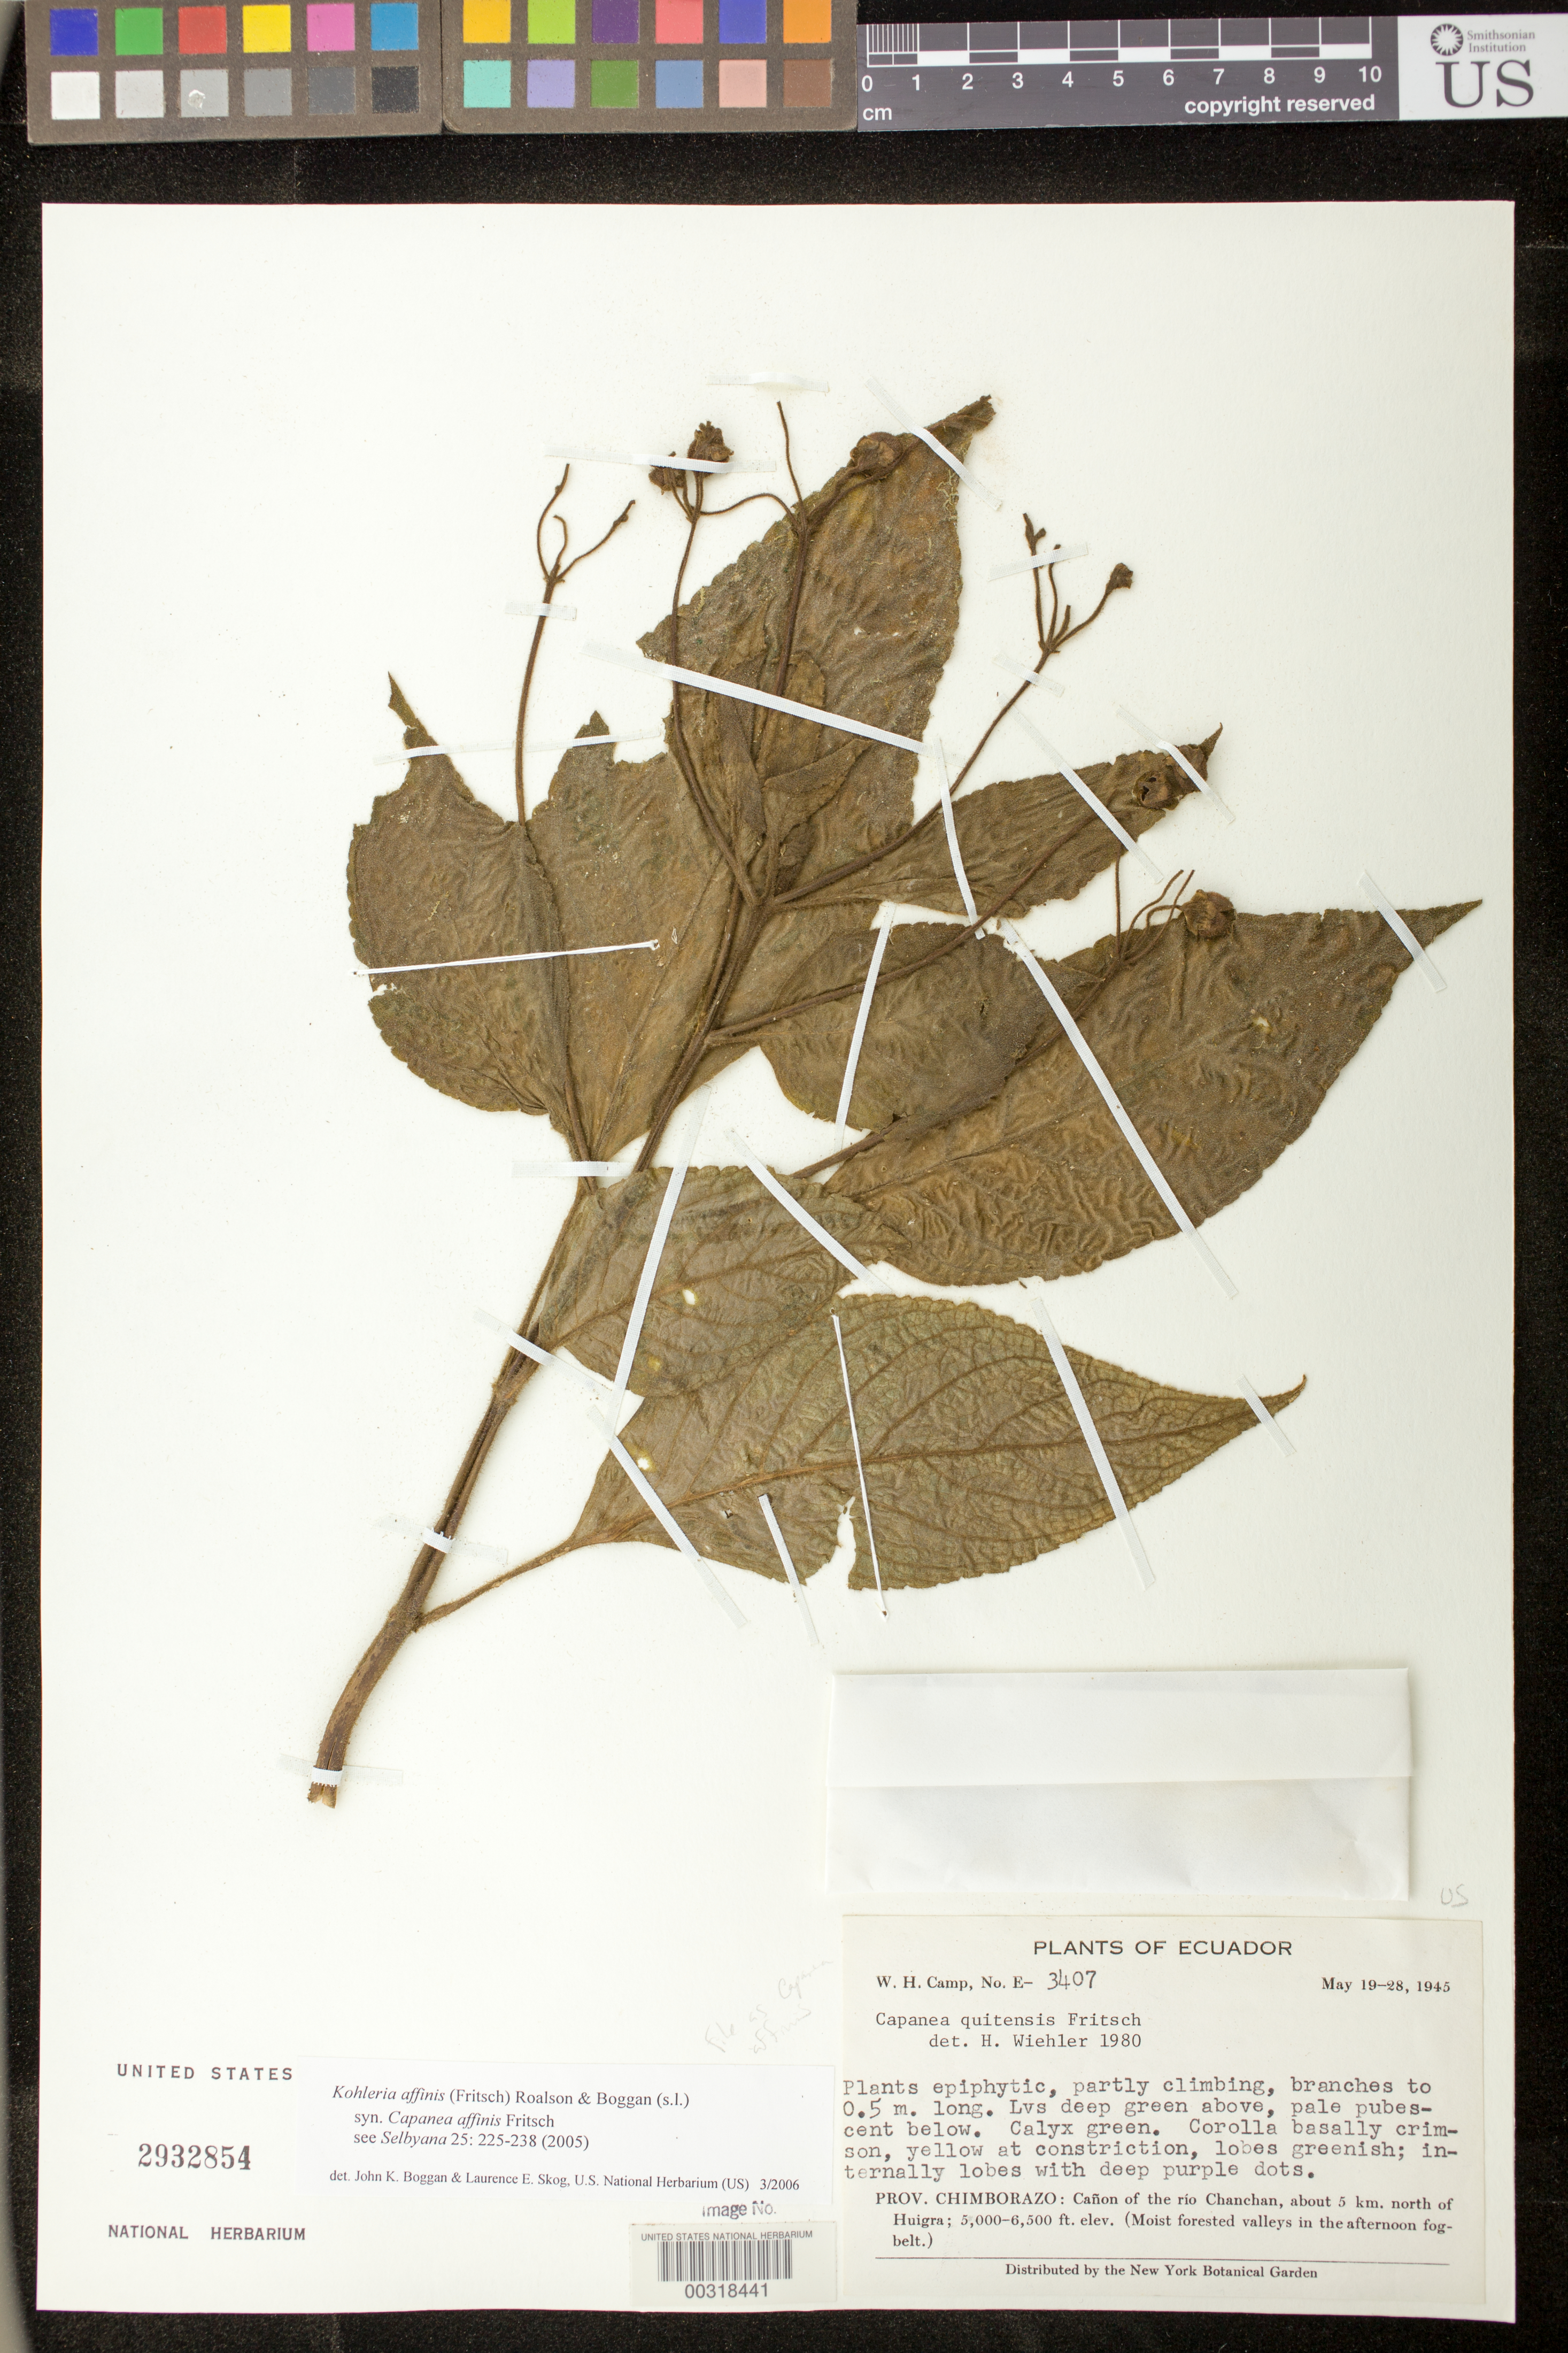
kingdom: Plantae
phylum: Tracheophyta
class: Magnoliopsida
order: Lamiales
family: Gesneriaceae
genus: Kohleria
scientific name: Kohleria affinis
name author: (Fritsch) Roalson & Boggan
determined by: Boggan, J. K.; Skog, L. E.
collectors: W. H. Camp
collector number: E- 3407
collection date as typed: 19-28 May 1945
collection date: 1945-05-19/1945-05-28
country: Ecuador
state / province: Chimborazo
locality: Canon of the Rio Chanchan, about 5 km N of Huigra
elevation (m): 1524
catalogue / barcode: US 2932854